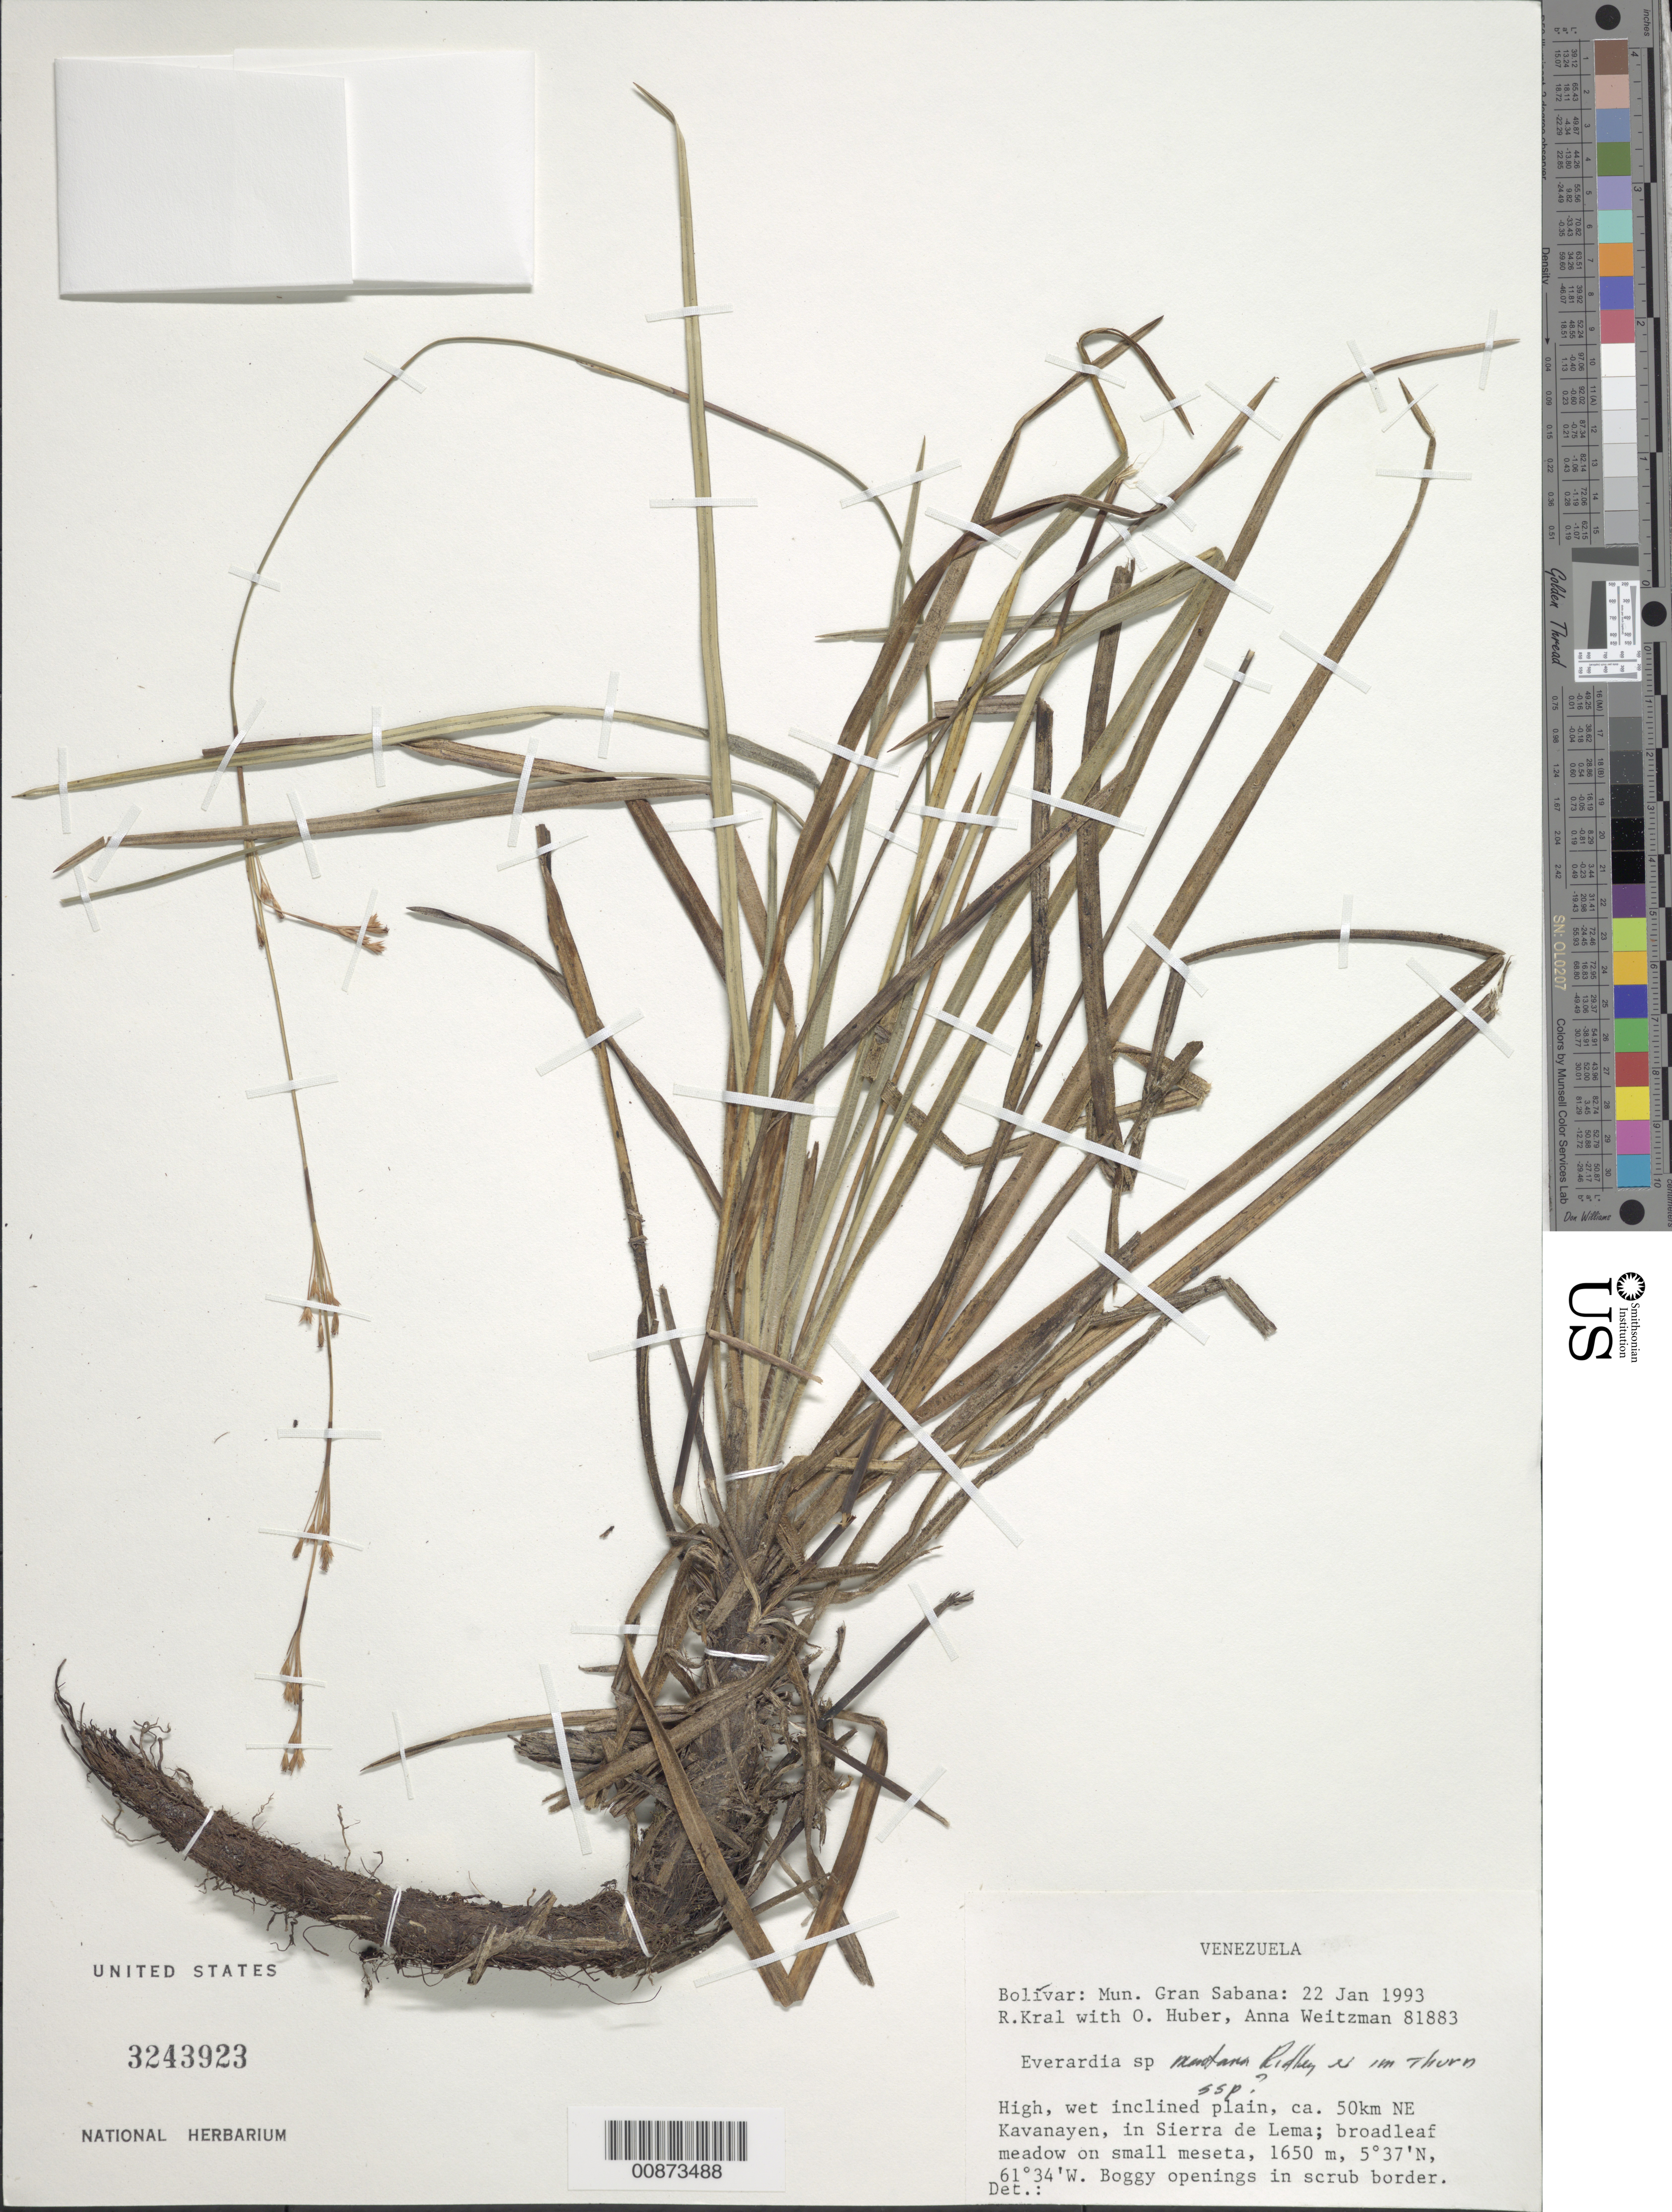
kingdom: Plantae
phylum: Tracheophyta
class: Liliopsida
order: Poales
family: Cyperaceae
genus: Cephalocarpus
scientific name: Cephalocarpus angustus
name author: (N.E. Br.) S.M. Costa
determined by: Strong, Mark T., (BOT), Smithsonian Institution - National Museum of Natural History (UNITED STATES)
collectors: R. Kral, O. Huber & A. L. Weitzman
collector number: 81883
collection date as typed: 22-Jan-93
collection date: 1993-01-22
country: Venezuela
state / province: Bolívar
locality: Sierra de Lema, 50 km NE Kavanayén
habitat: High, wet inclined plain; broadleaaf meadow on small meseta; boggy openings in scrub border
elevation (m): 1650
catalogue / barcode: US 3243923